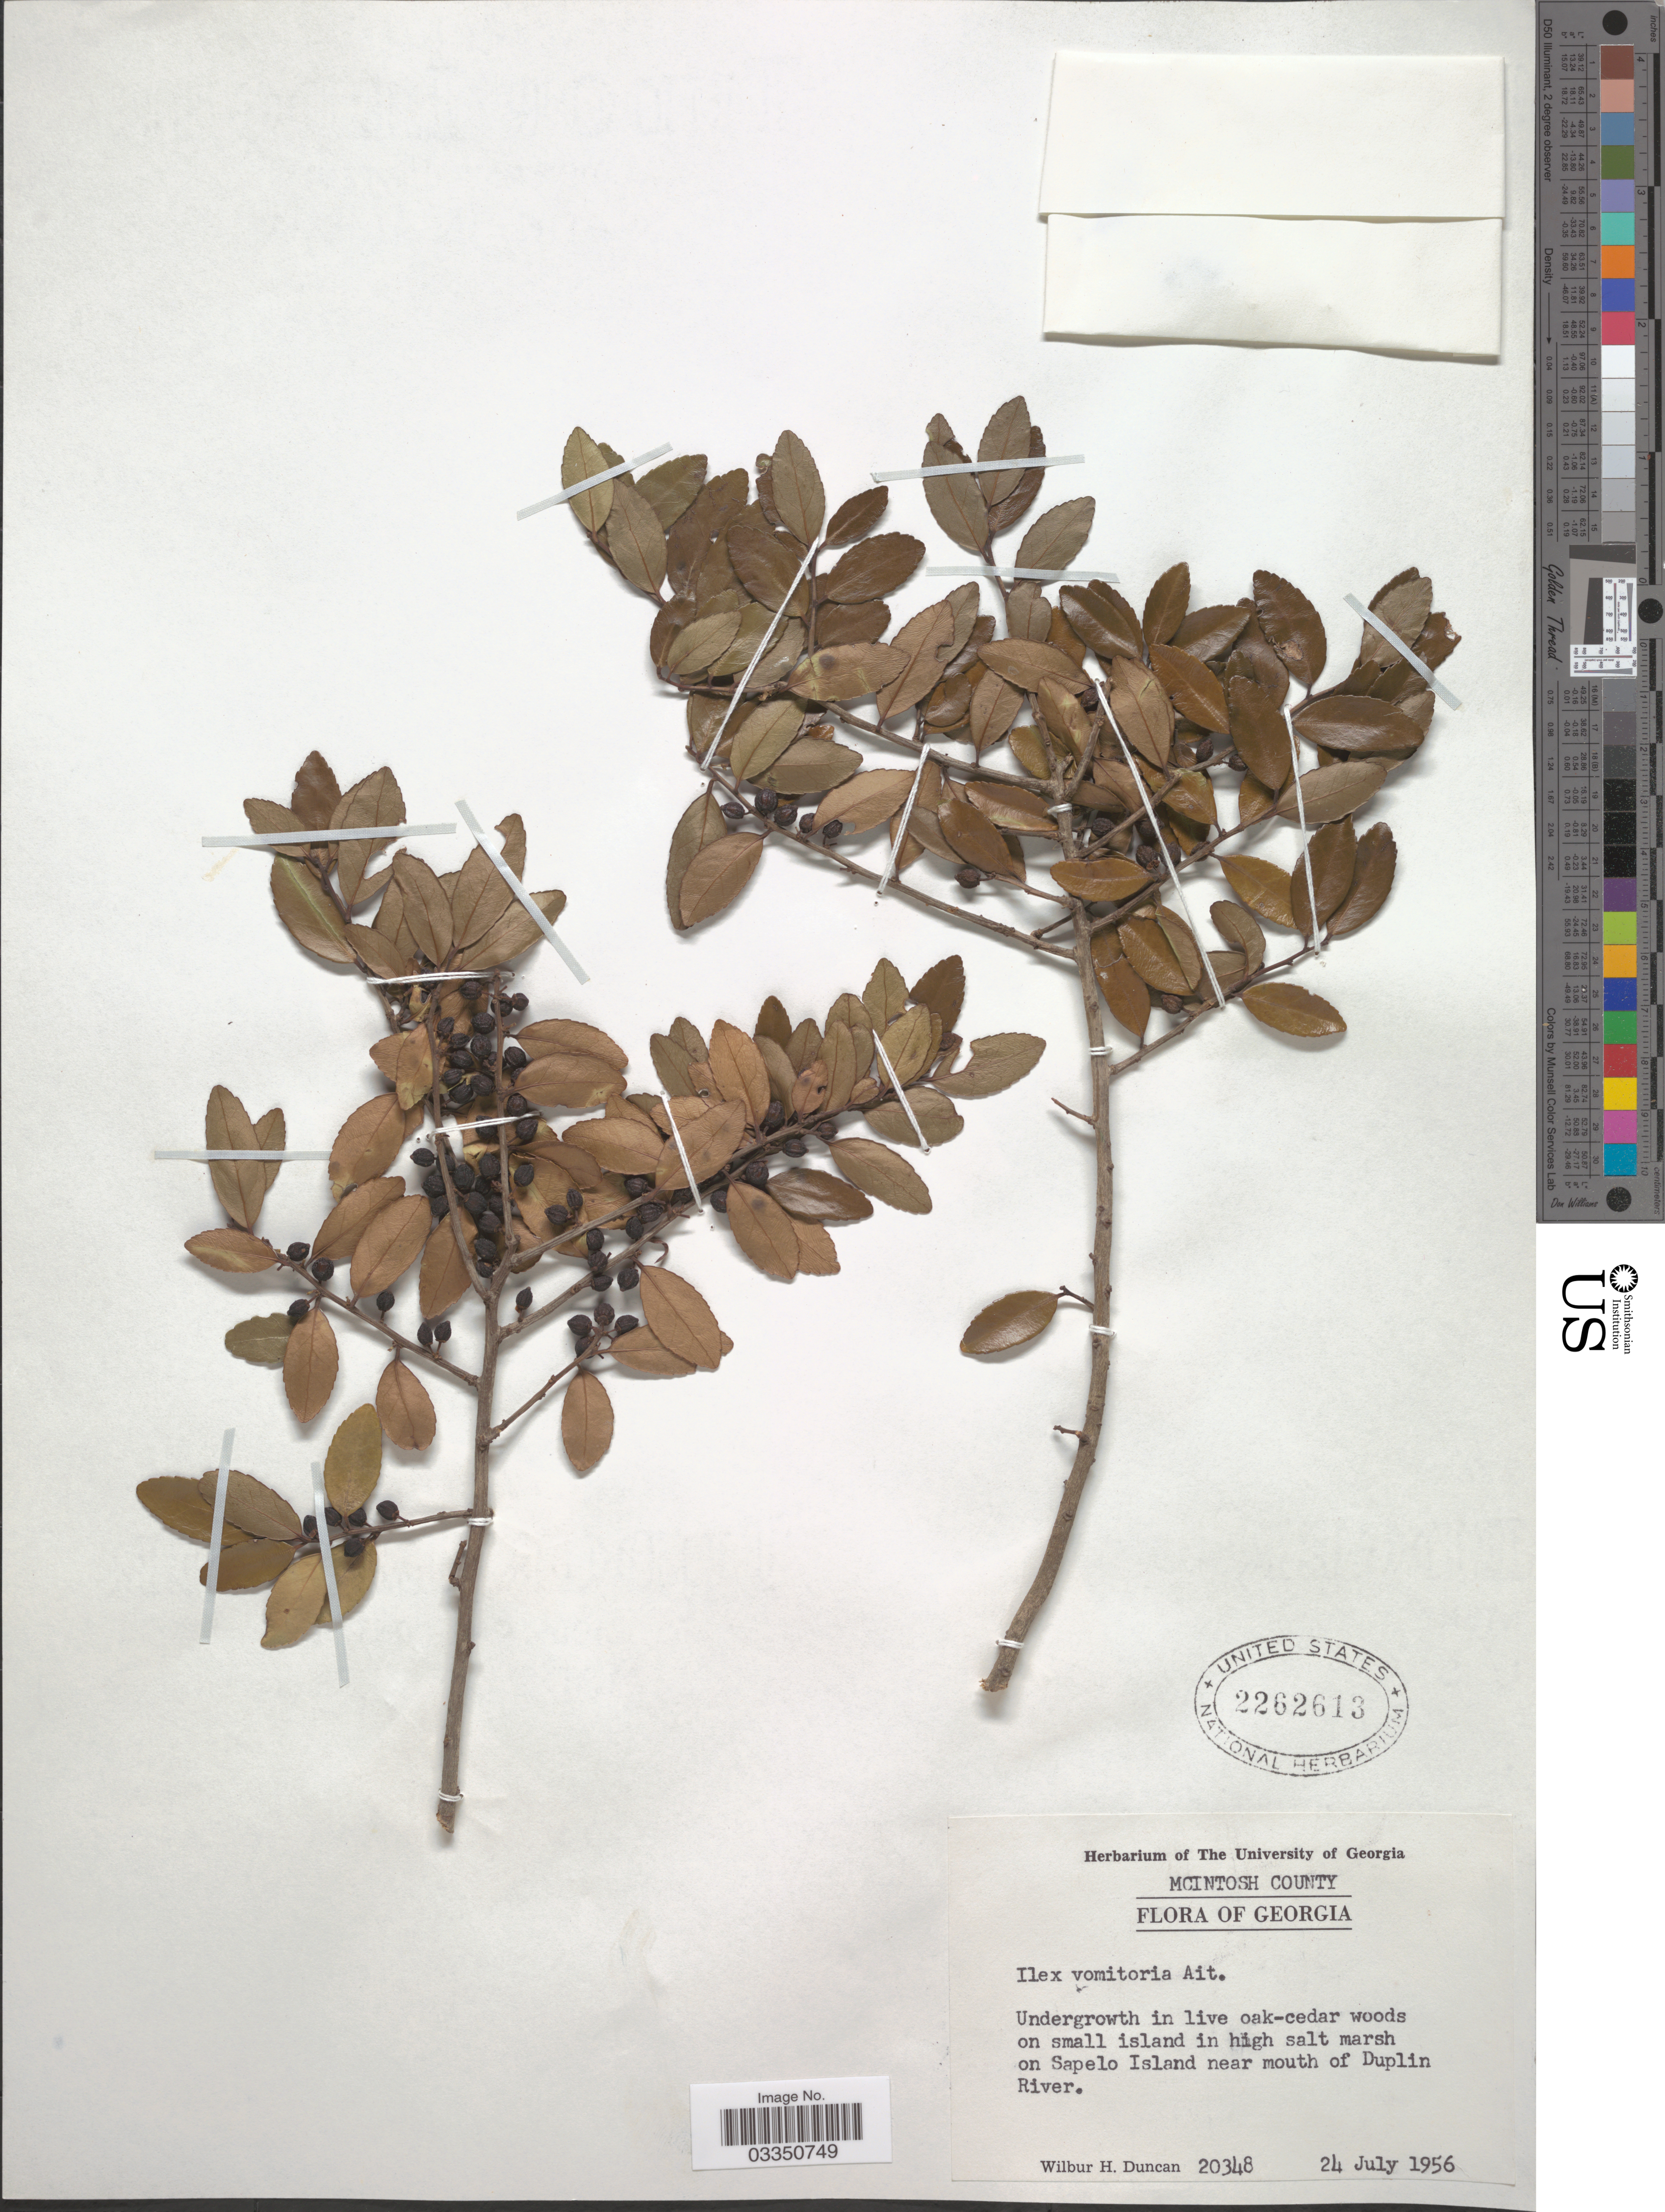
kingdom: Plantae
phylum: Tracheophyta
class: Magnoliopsida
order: Aquifoliales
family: Aquifoliaceae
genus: Ilex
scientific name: Ilex vomitoria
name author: Aiton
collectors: W. H. Duncan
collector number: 20348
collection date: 1956-07-24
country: United States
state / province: Georgia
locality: McIntosh County. Undergrowth in live oak-cedar woods on small island in high salt marsh on Sapelo Island near mouth of Duplin River.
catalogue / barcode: US 2262613